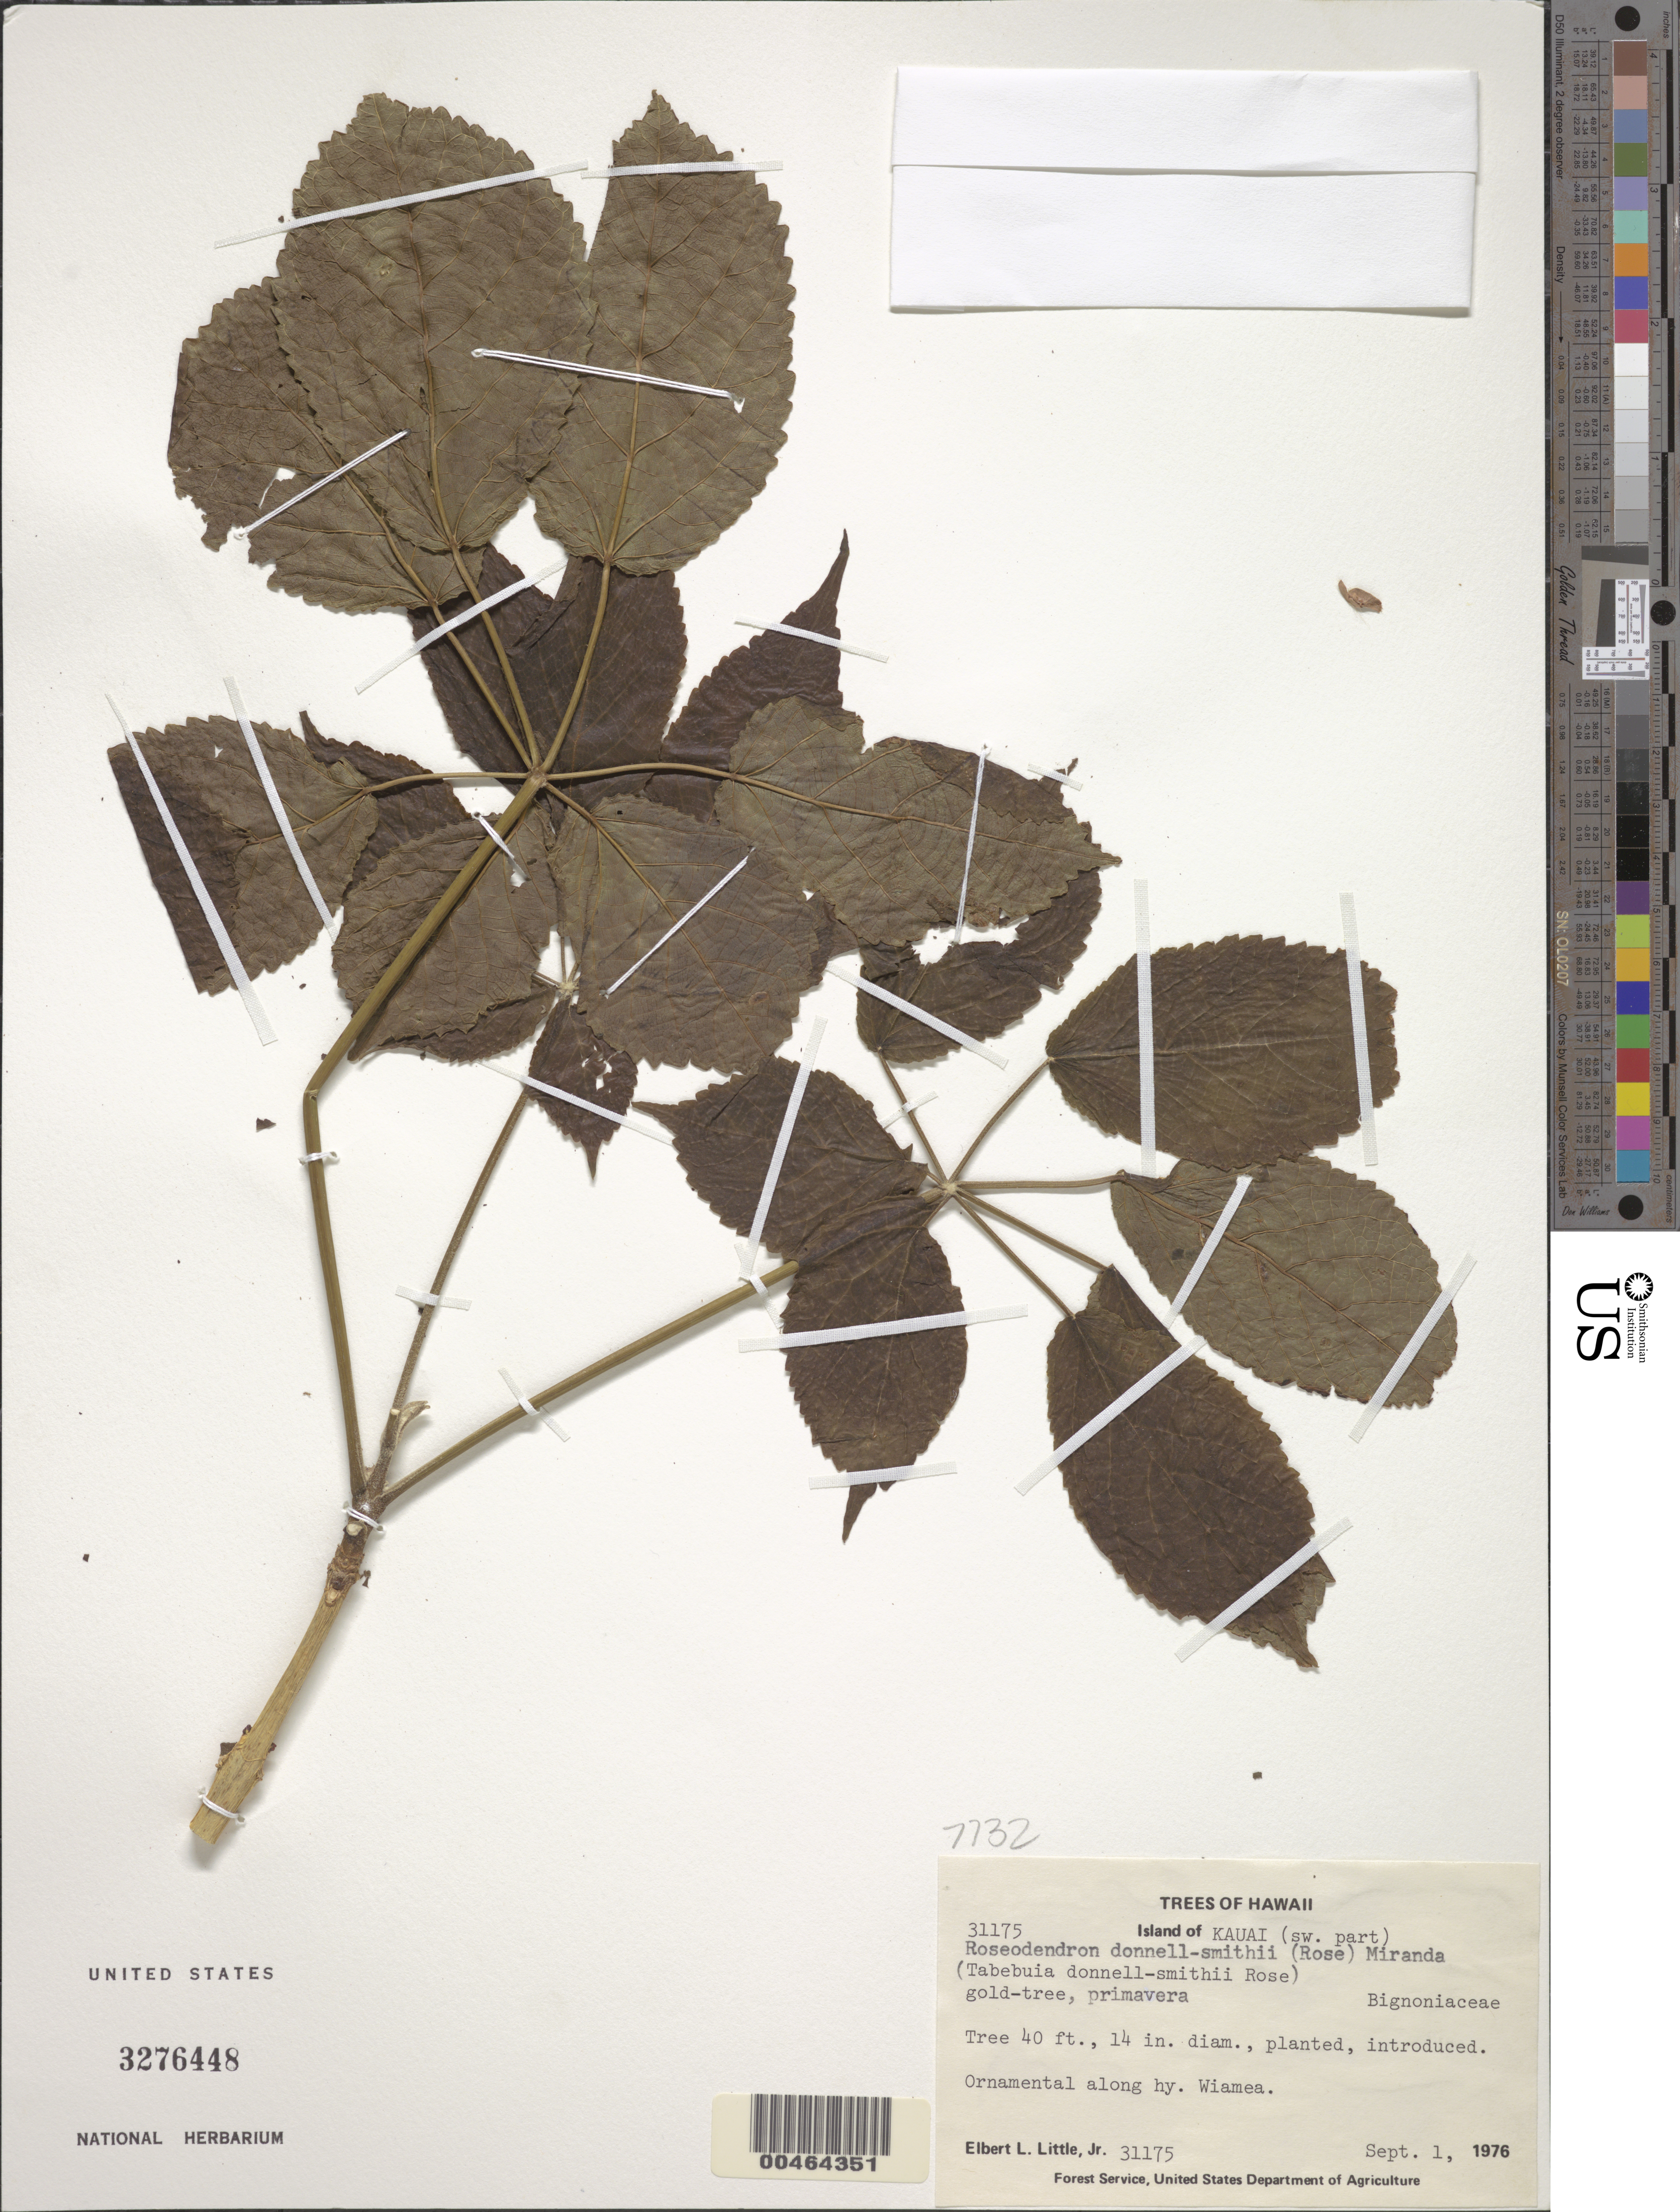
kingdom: Plantae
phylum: Tracheophyta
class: Magnoliopsida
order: Lamiales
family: Bignoniaceae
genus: Roseodendron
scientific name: Roseodendron donnell-smithii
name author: (Rose) Miranda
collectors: E. L. Little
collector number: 31175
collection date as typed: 1 Sep 1976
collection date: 1976-09-01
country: United States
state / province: Hawaii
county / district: Kauai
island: Kaua'i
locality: SW part of Kauai, along hwy. Waimea.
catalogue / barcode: US 3276448